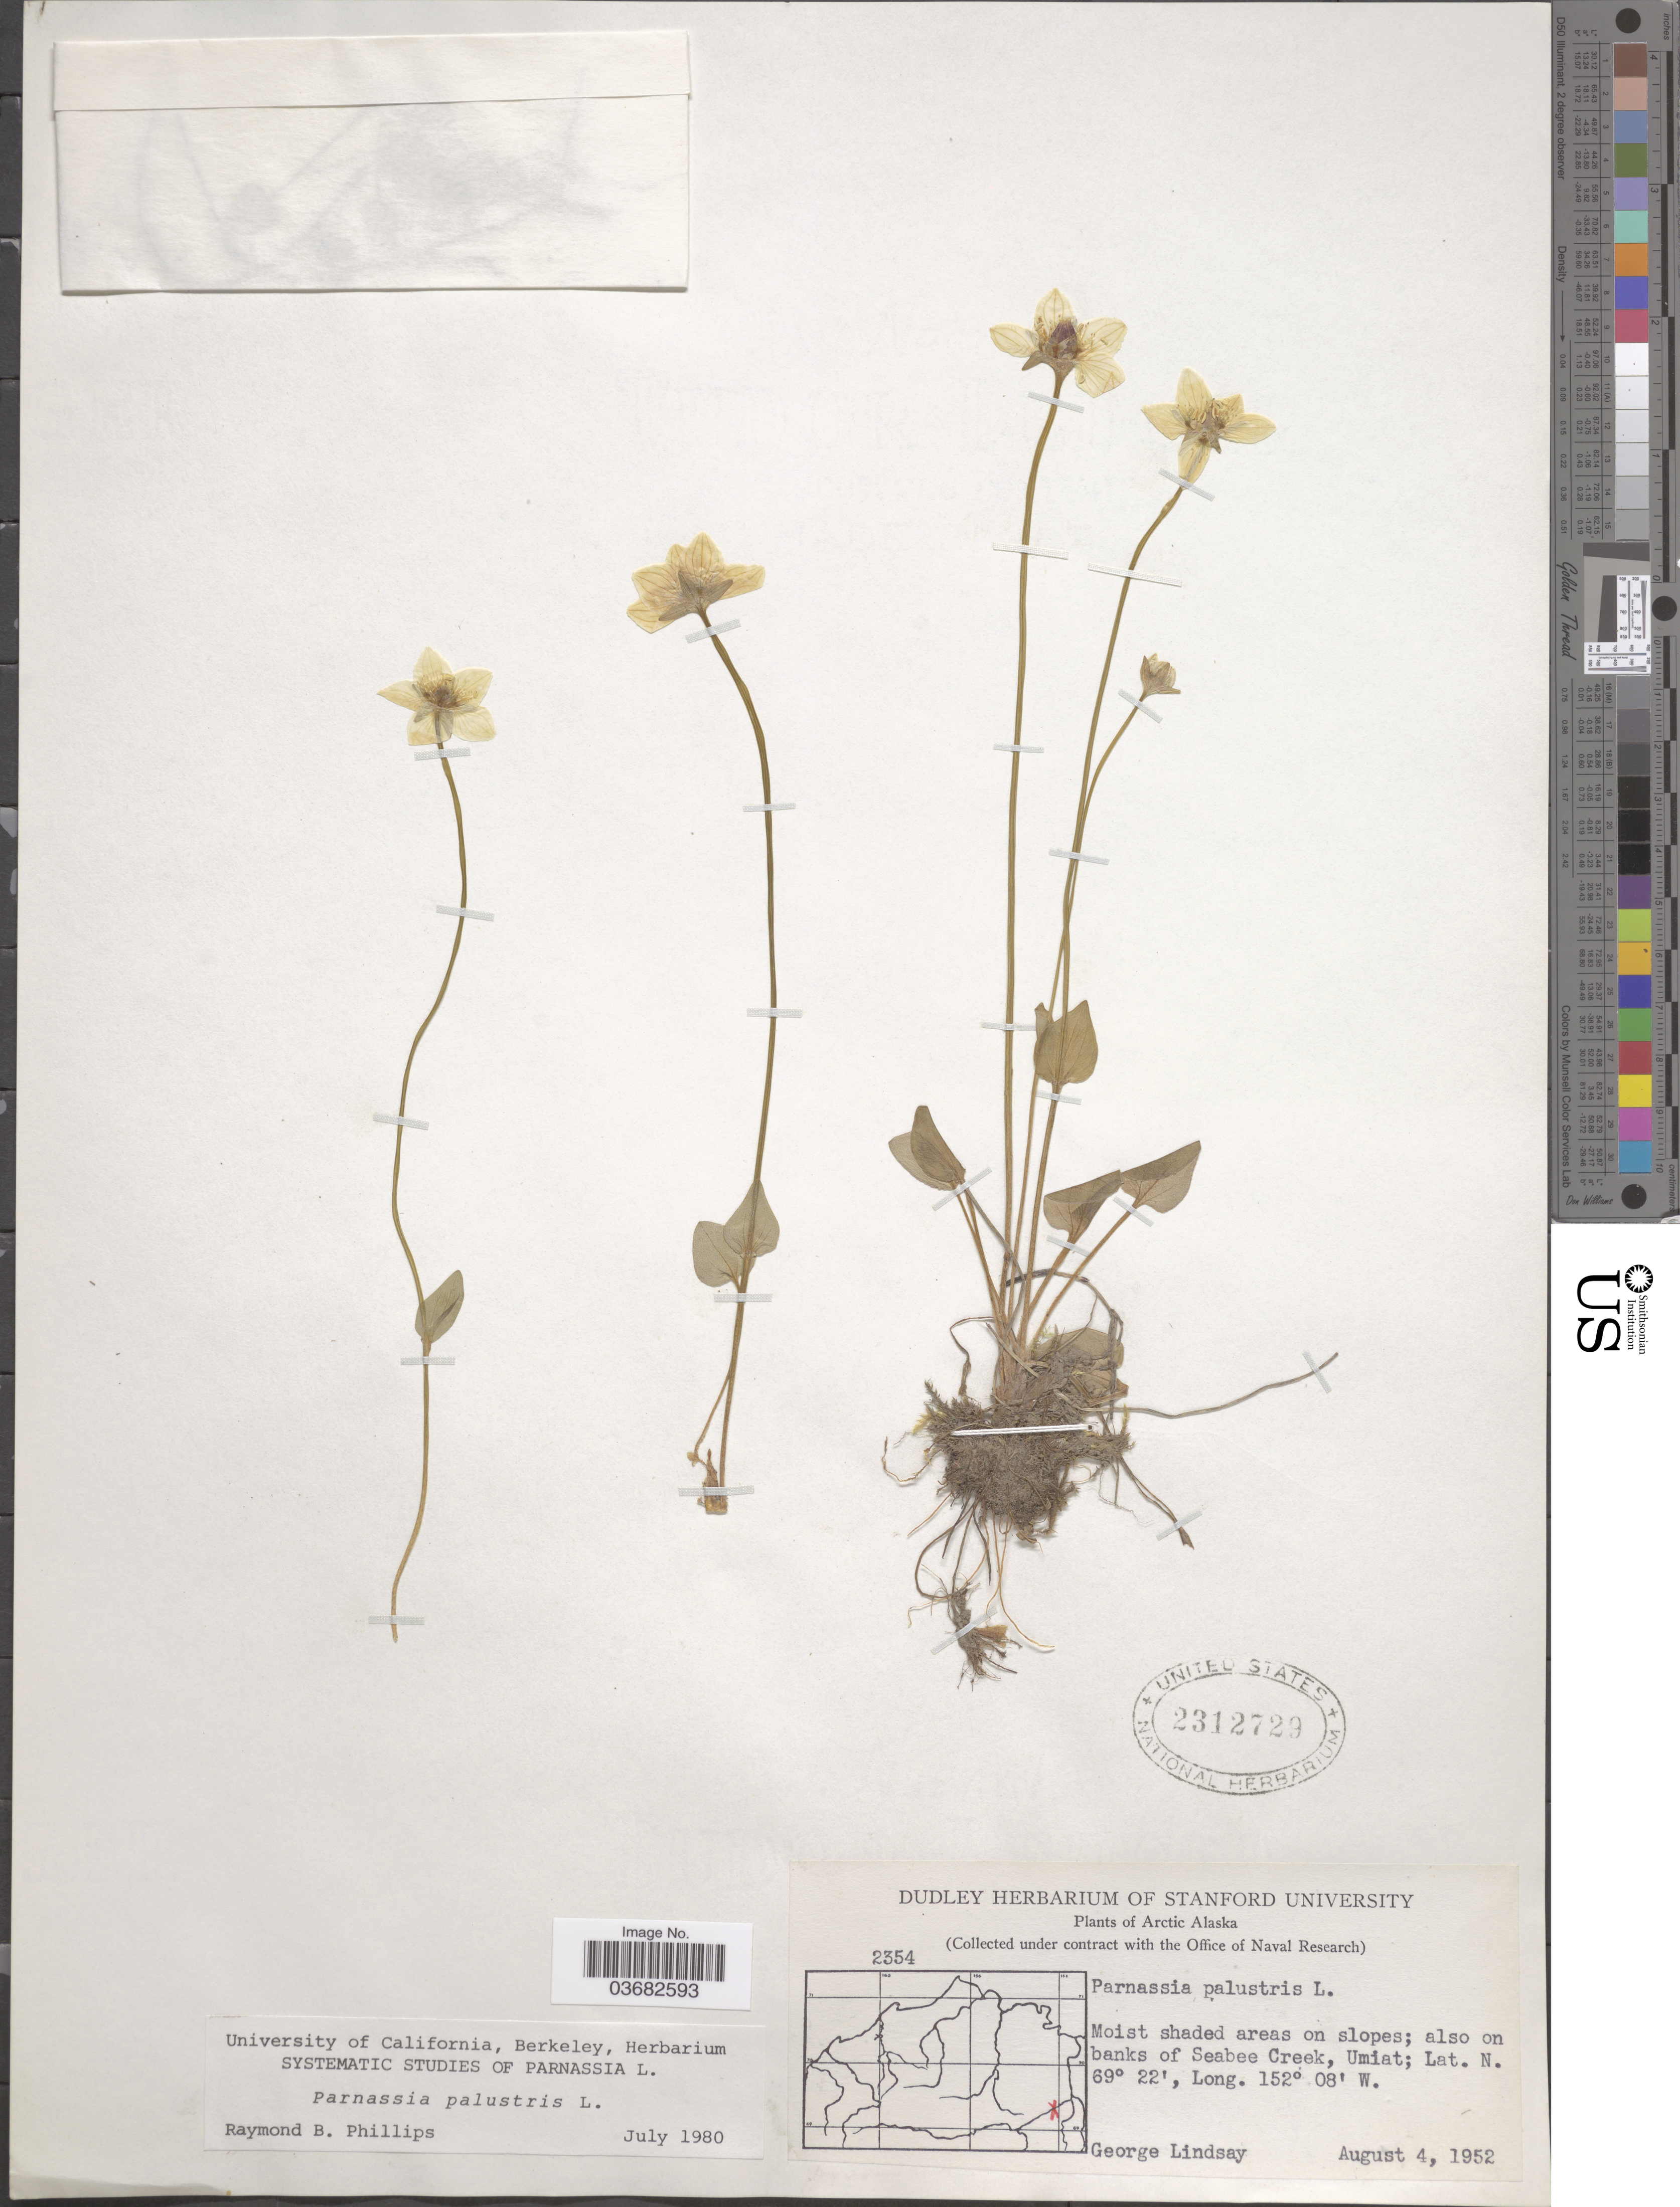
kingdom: Plantae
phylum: Tracheophyta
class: Magnoliopsida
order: Celastrales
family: Parnassiaceae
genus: Parnassia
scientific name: Parnassia palustris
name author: L.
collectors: G. Lindsay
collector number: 2354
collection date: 1952-08-04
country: United States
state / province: Alaska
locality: Arctic Alaska. Moist shaded areas on slopes; also on banks of Seabee Creek, Umiat.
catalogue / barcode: US 2312729